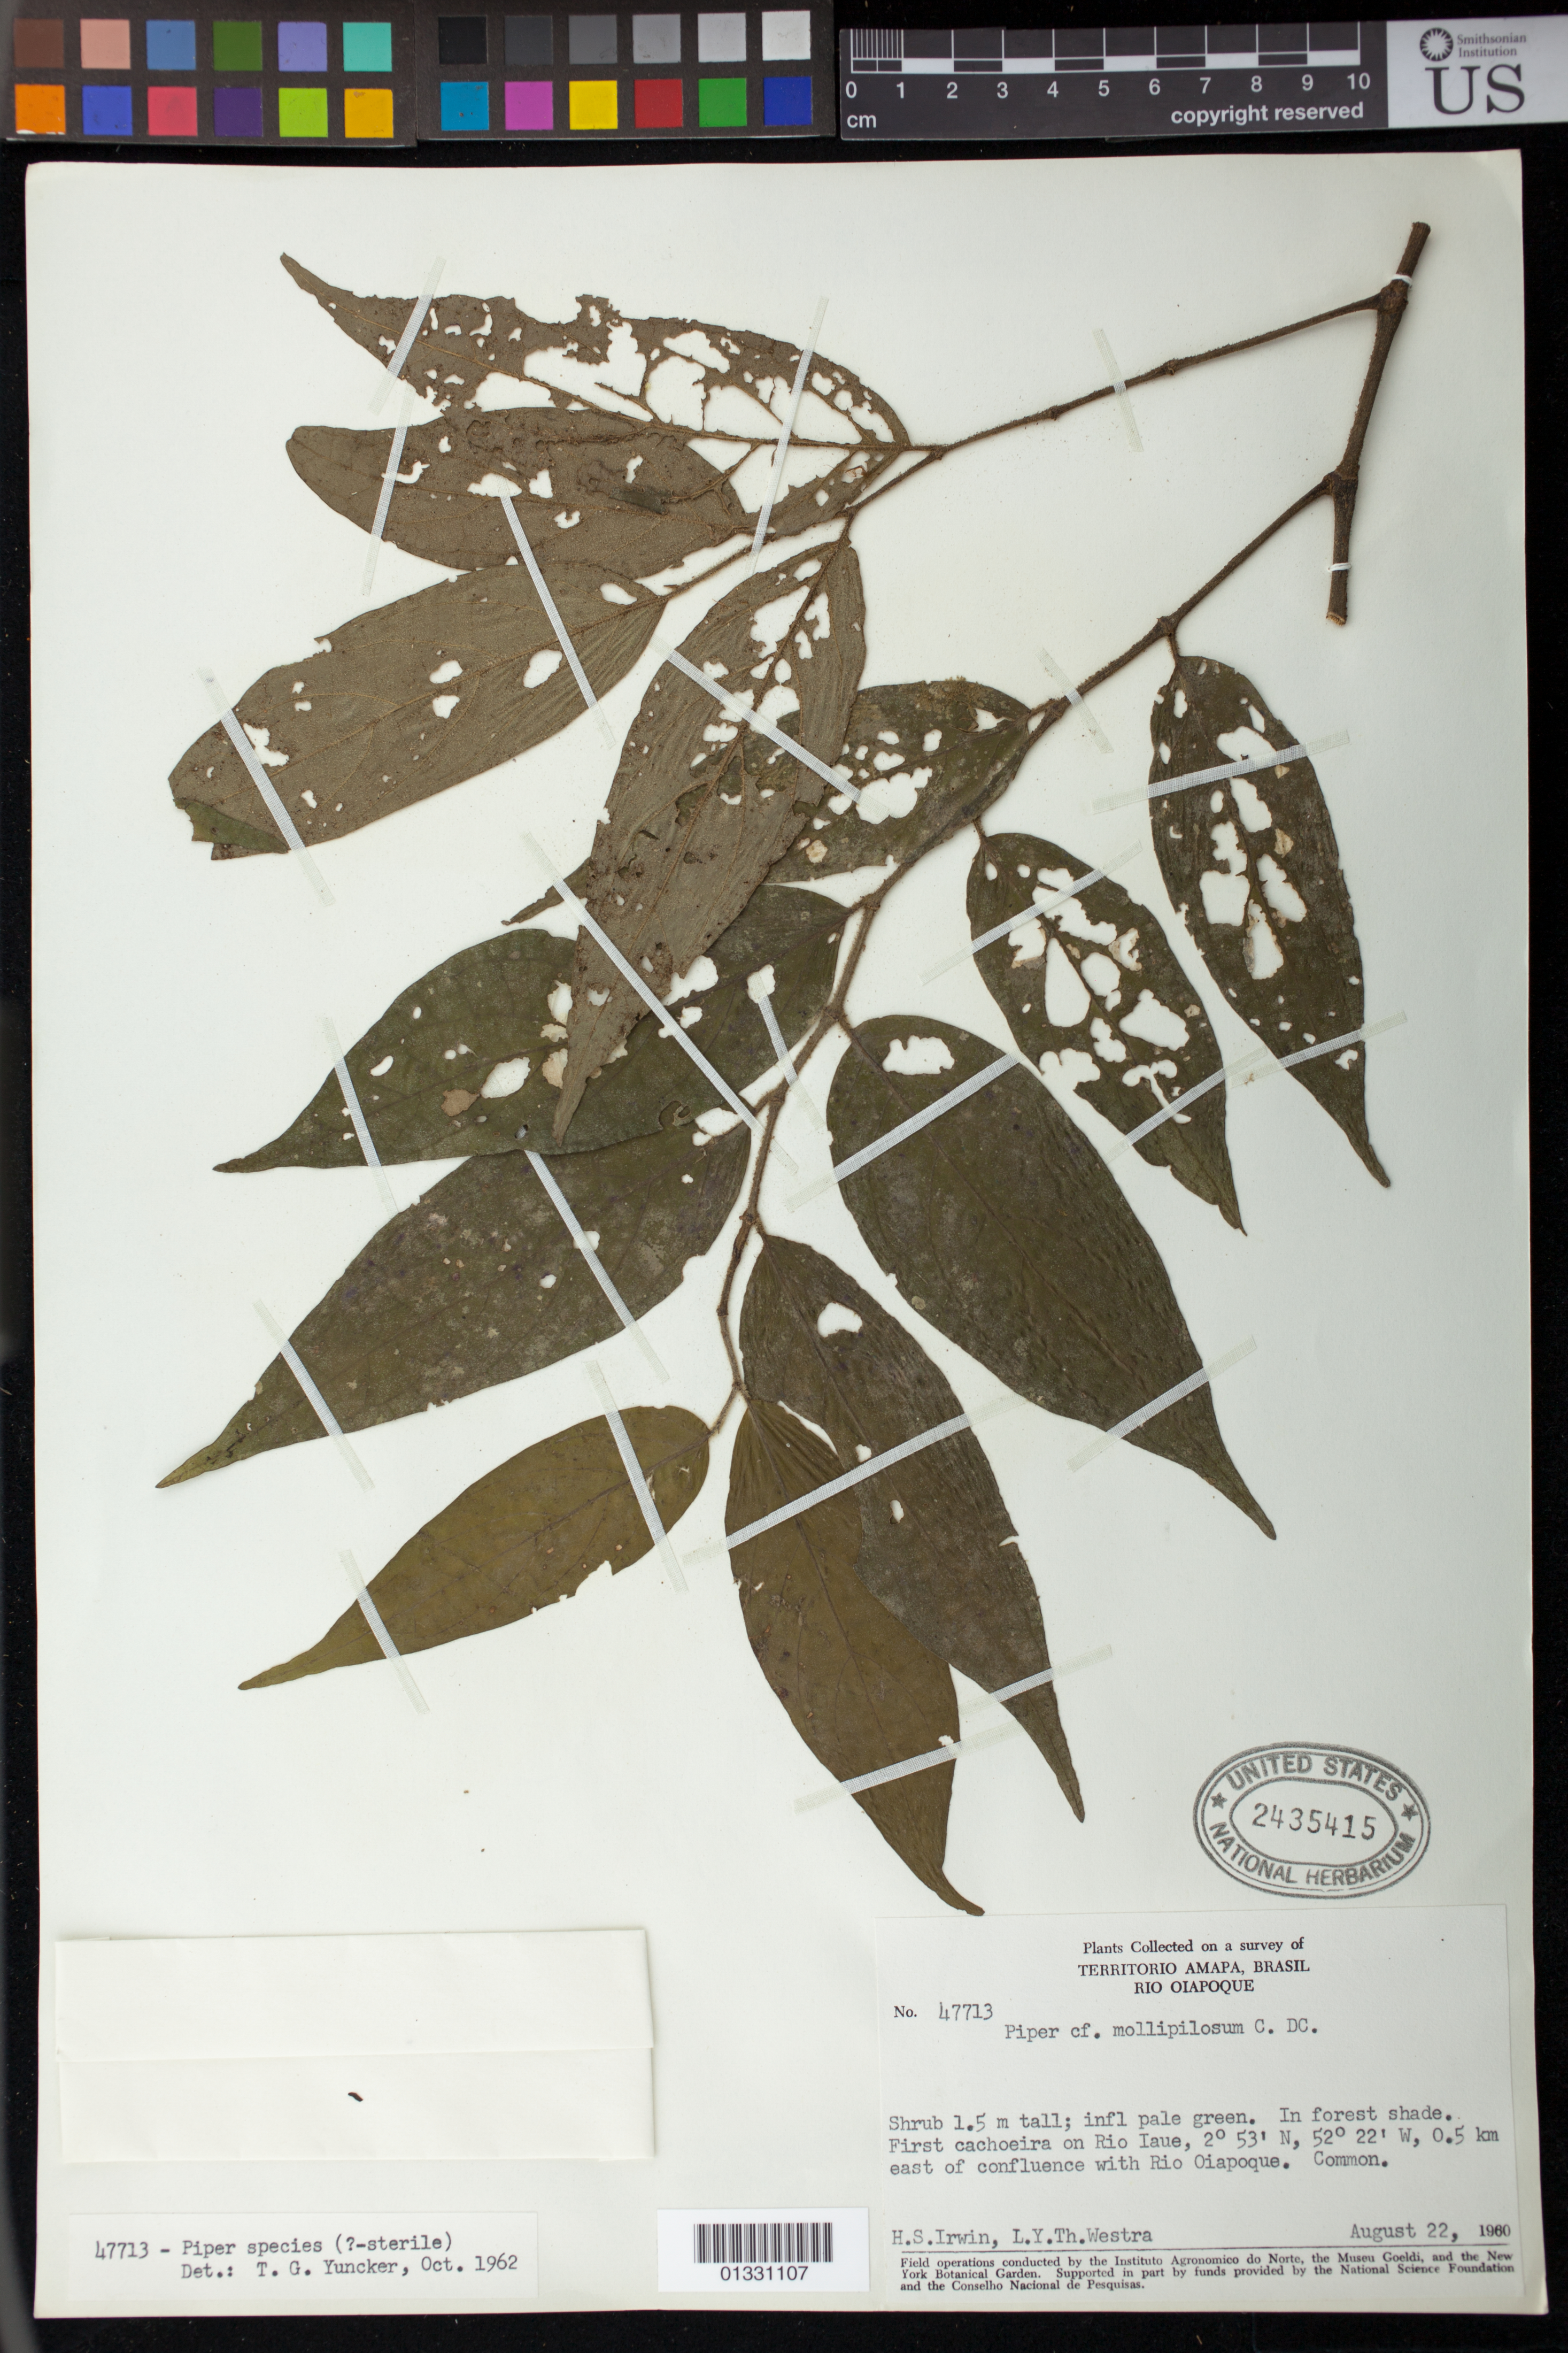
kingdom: Plantae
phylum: Tracheophyta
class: Magnoliopsida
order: Piperales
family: Piperaceae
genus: Piper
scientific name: Piper sp.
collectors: H. Irwin & L. Y. T. Westra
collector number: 47713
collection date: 1960-08-22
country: Brazil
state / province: Amapá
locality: First cachoeira on Rio Iaue, 0,5km east of confluence with Rio Oiapoque.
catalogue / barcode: US 2435415